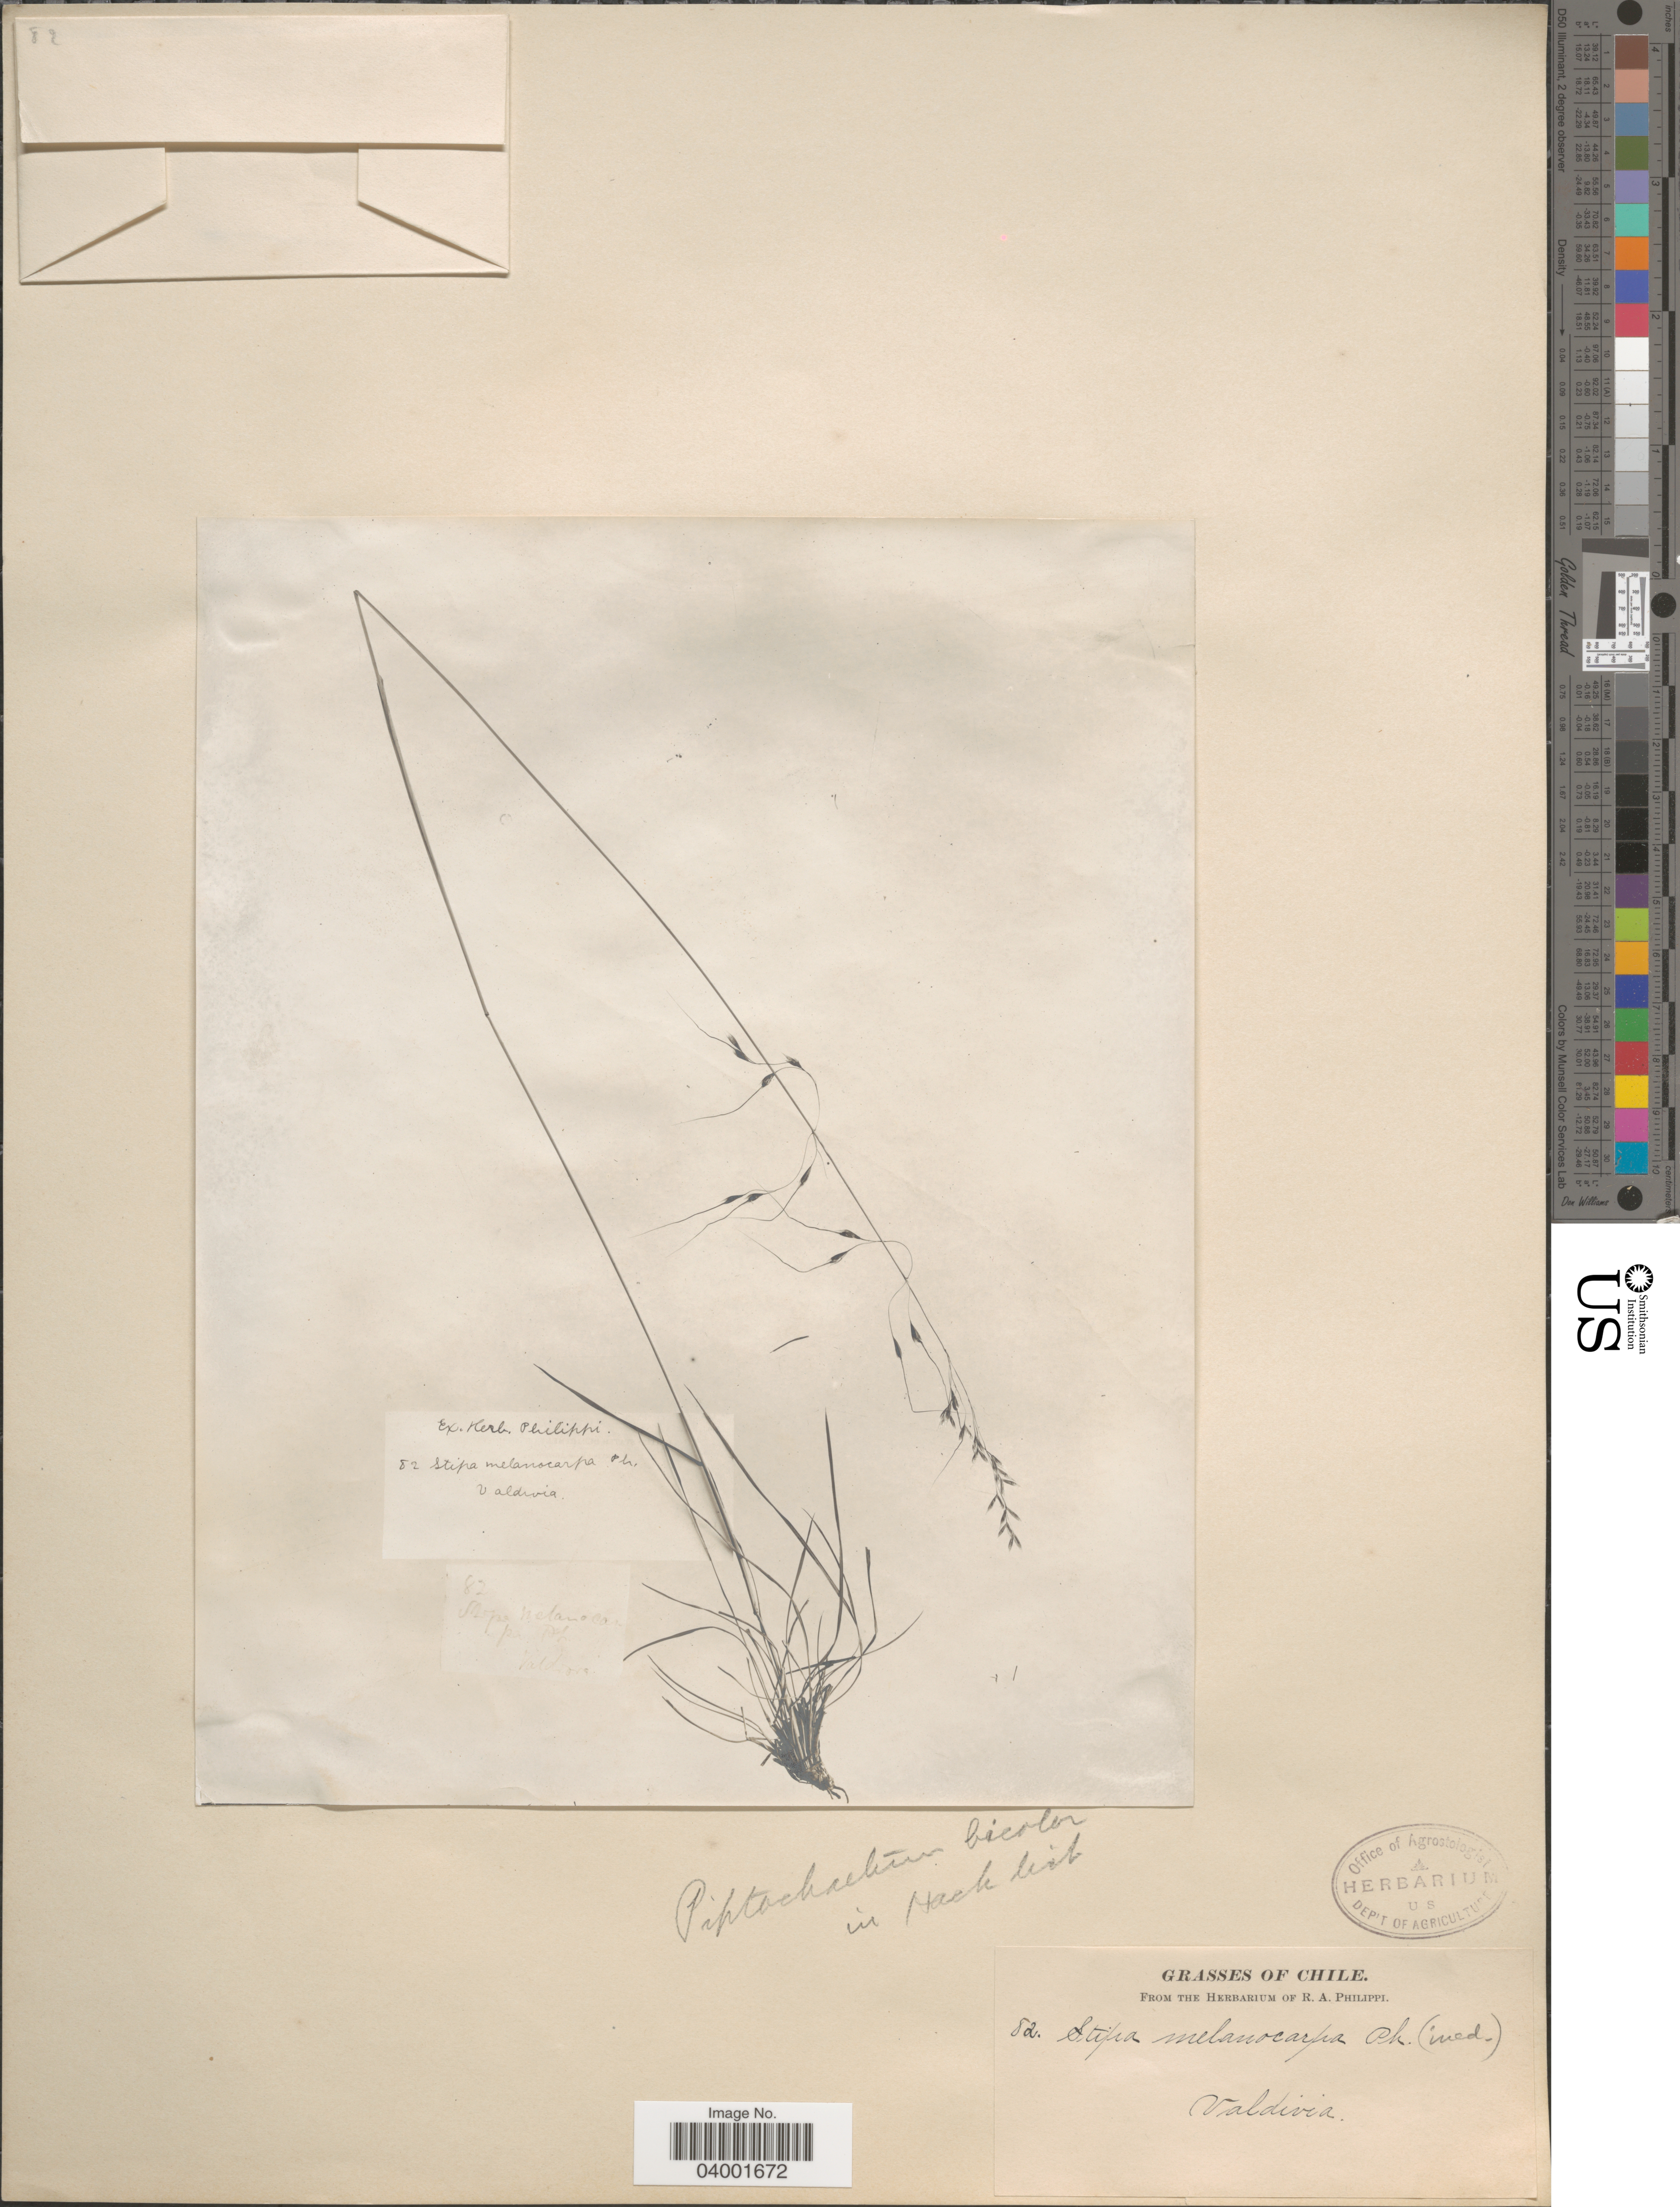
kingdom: Plantae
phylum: Tracheophyta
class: Liliopsida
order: Poales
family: Poaceae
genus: Piptochaetium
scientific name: Piptochaetium bicolor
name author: (Vahl) É. Desv.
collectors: ex. herb. R.A. Philippi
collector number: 82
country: Chile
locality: Valdivia.